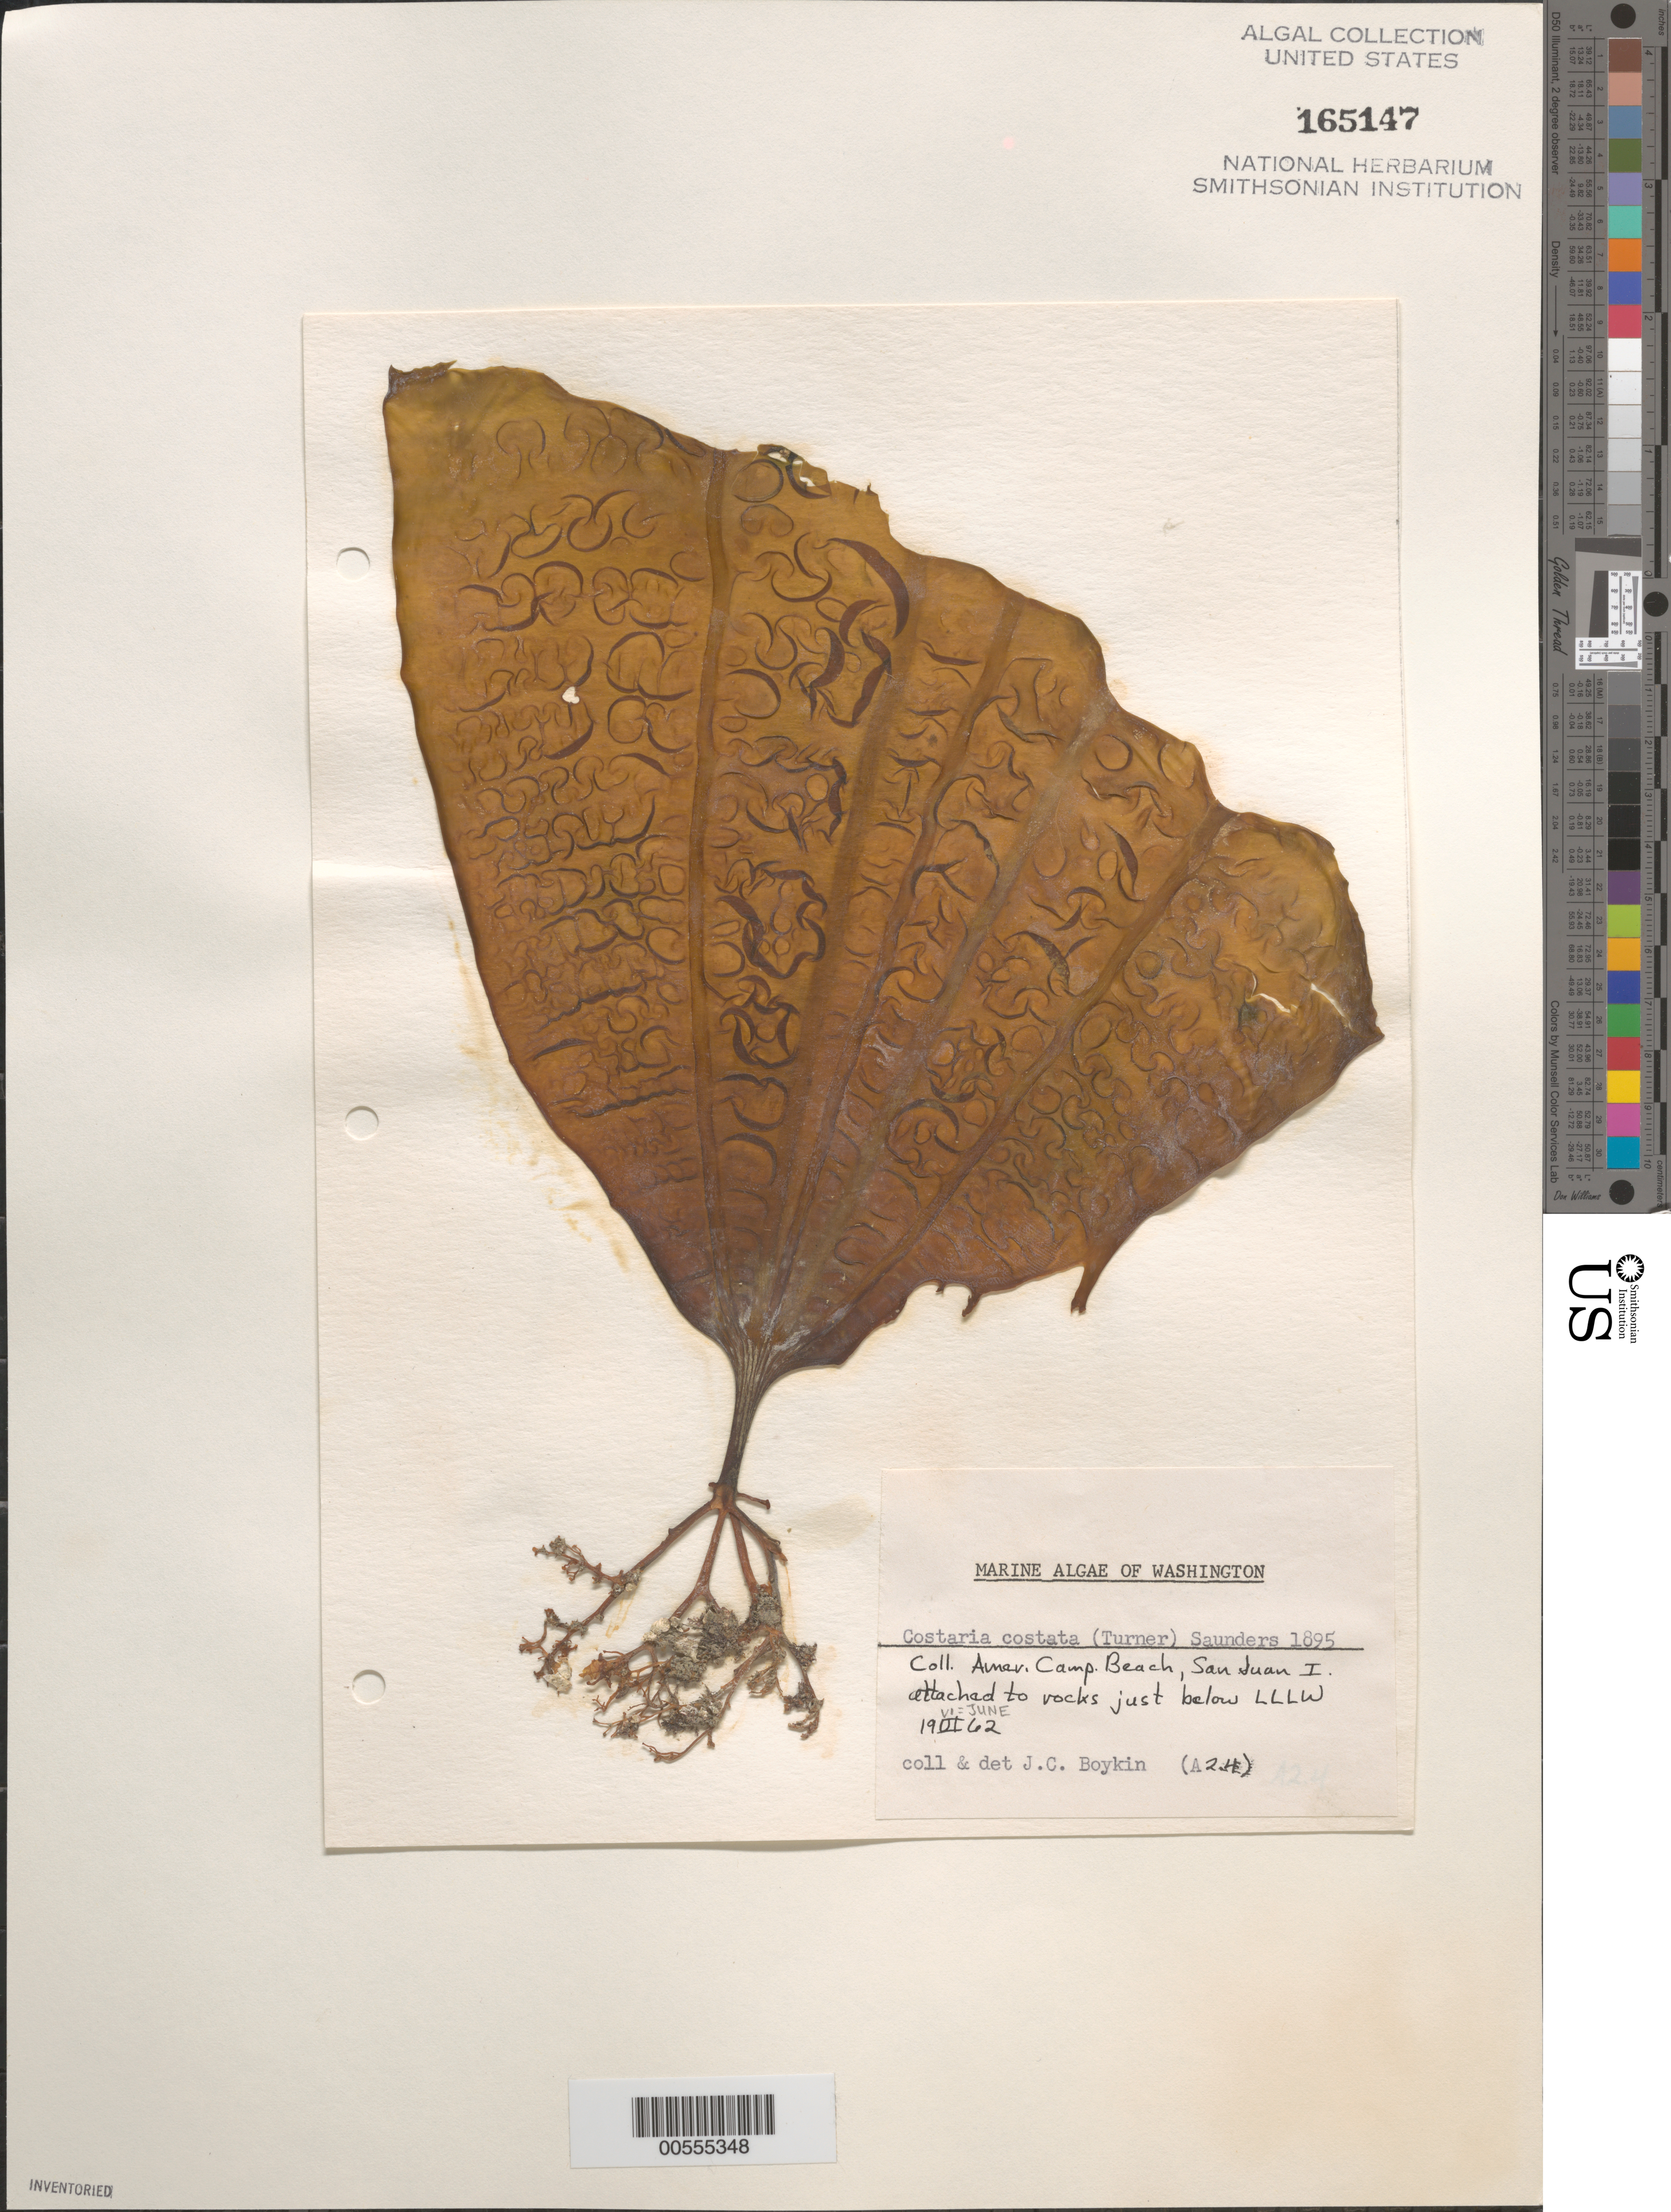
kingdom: Chromista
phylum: Ochrophyta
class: Phaeophyceae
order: Laminariales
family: Costariaceae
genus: Costaria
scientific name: Costaria costata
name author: (C. Agardh) D.A. Saunders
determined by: Boykin, J. C.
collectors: J. Boykin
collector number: A2.4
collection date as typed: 19 Jun 1962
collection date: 1962-06-19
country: United States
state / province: Washington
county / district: San Juan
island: San Juan Island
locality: American Camp Beach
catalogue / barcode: US 165147